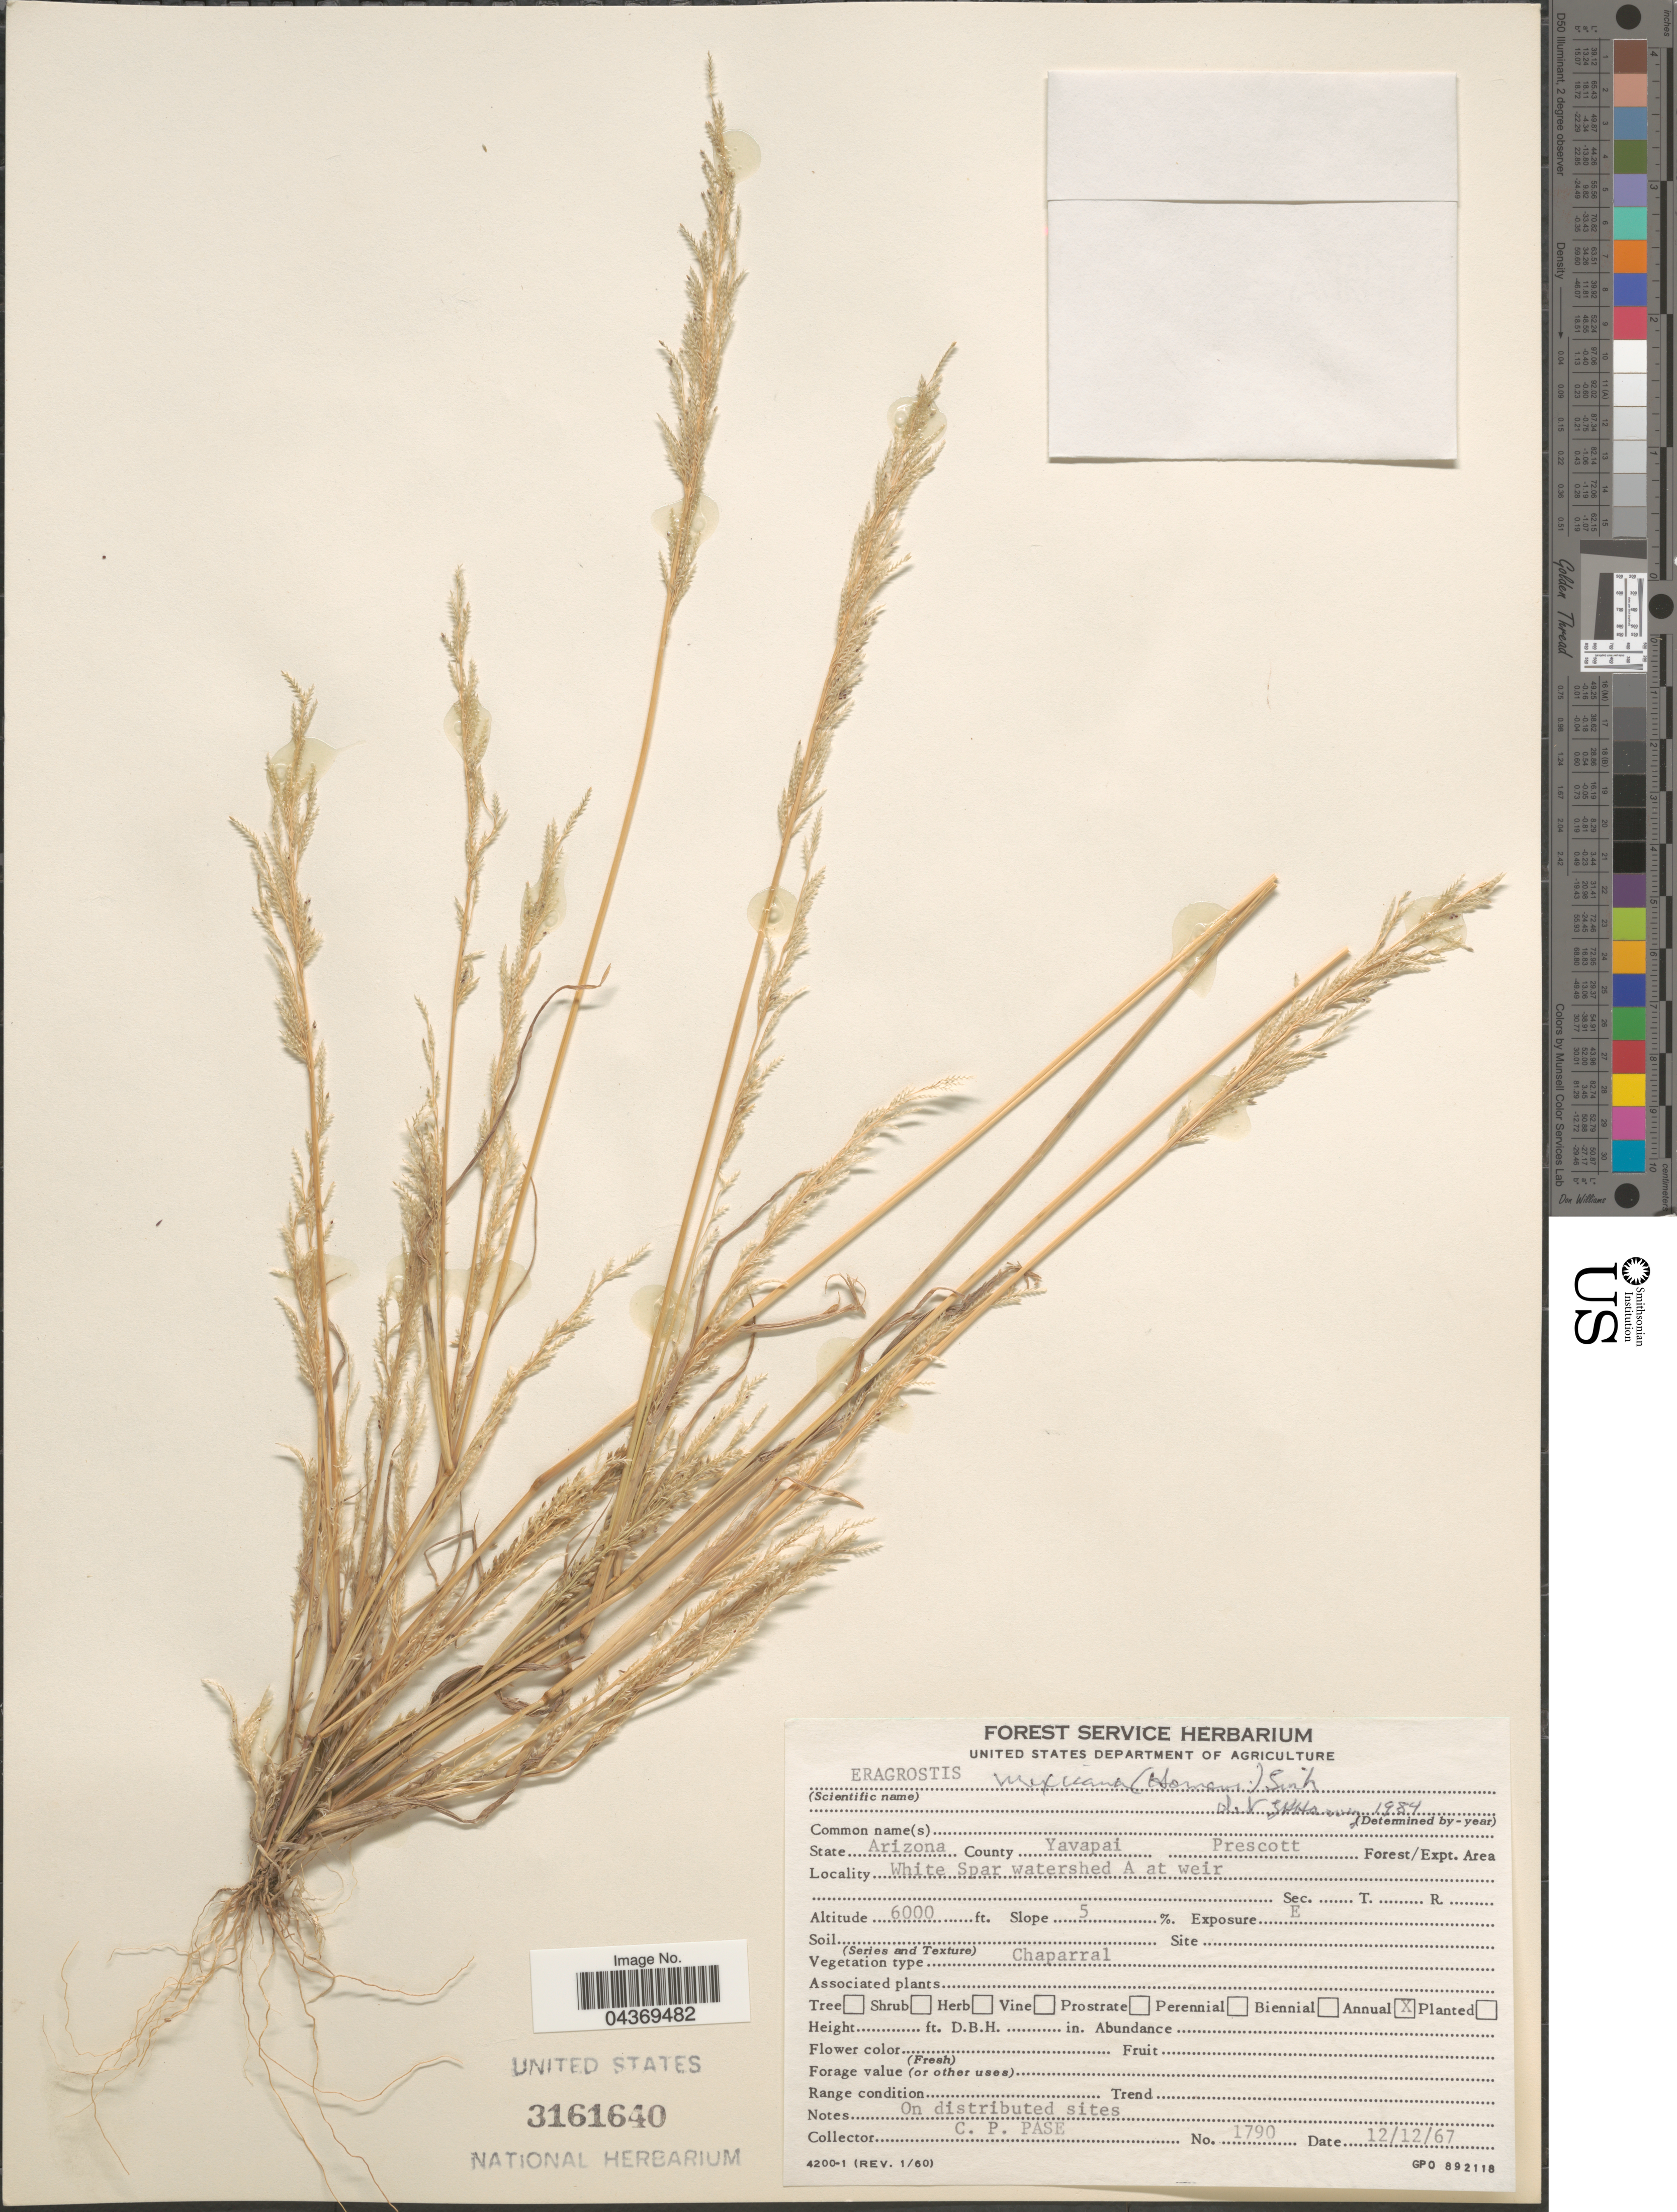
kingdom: Plantae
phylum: Tracheophyta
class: Liliopsida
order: Poales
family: Poaceae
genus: Eragrostis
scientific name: Eragrostis mexicana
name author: (Hornem.) Link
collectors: C. P. Pase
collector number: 1790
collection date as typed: Transcribed d/m/y: 12/12/67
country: United States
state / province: Arizona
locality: County Yavapai. Prescott Forest/Expt. Area. White Spar watershed A at weir.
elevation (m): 1829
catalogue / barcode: US 3161640